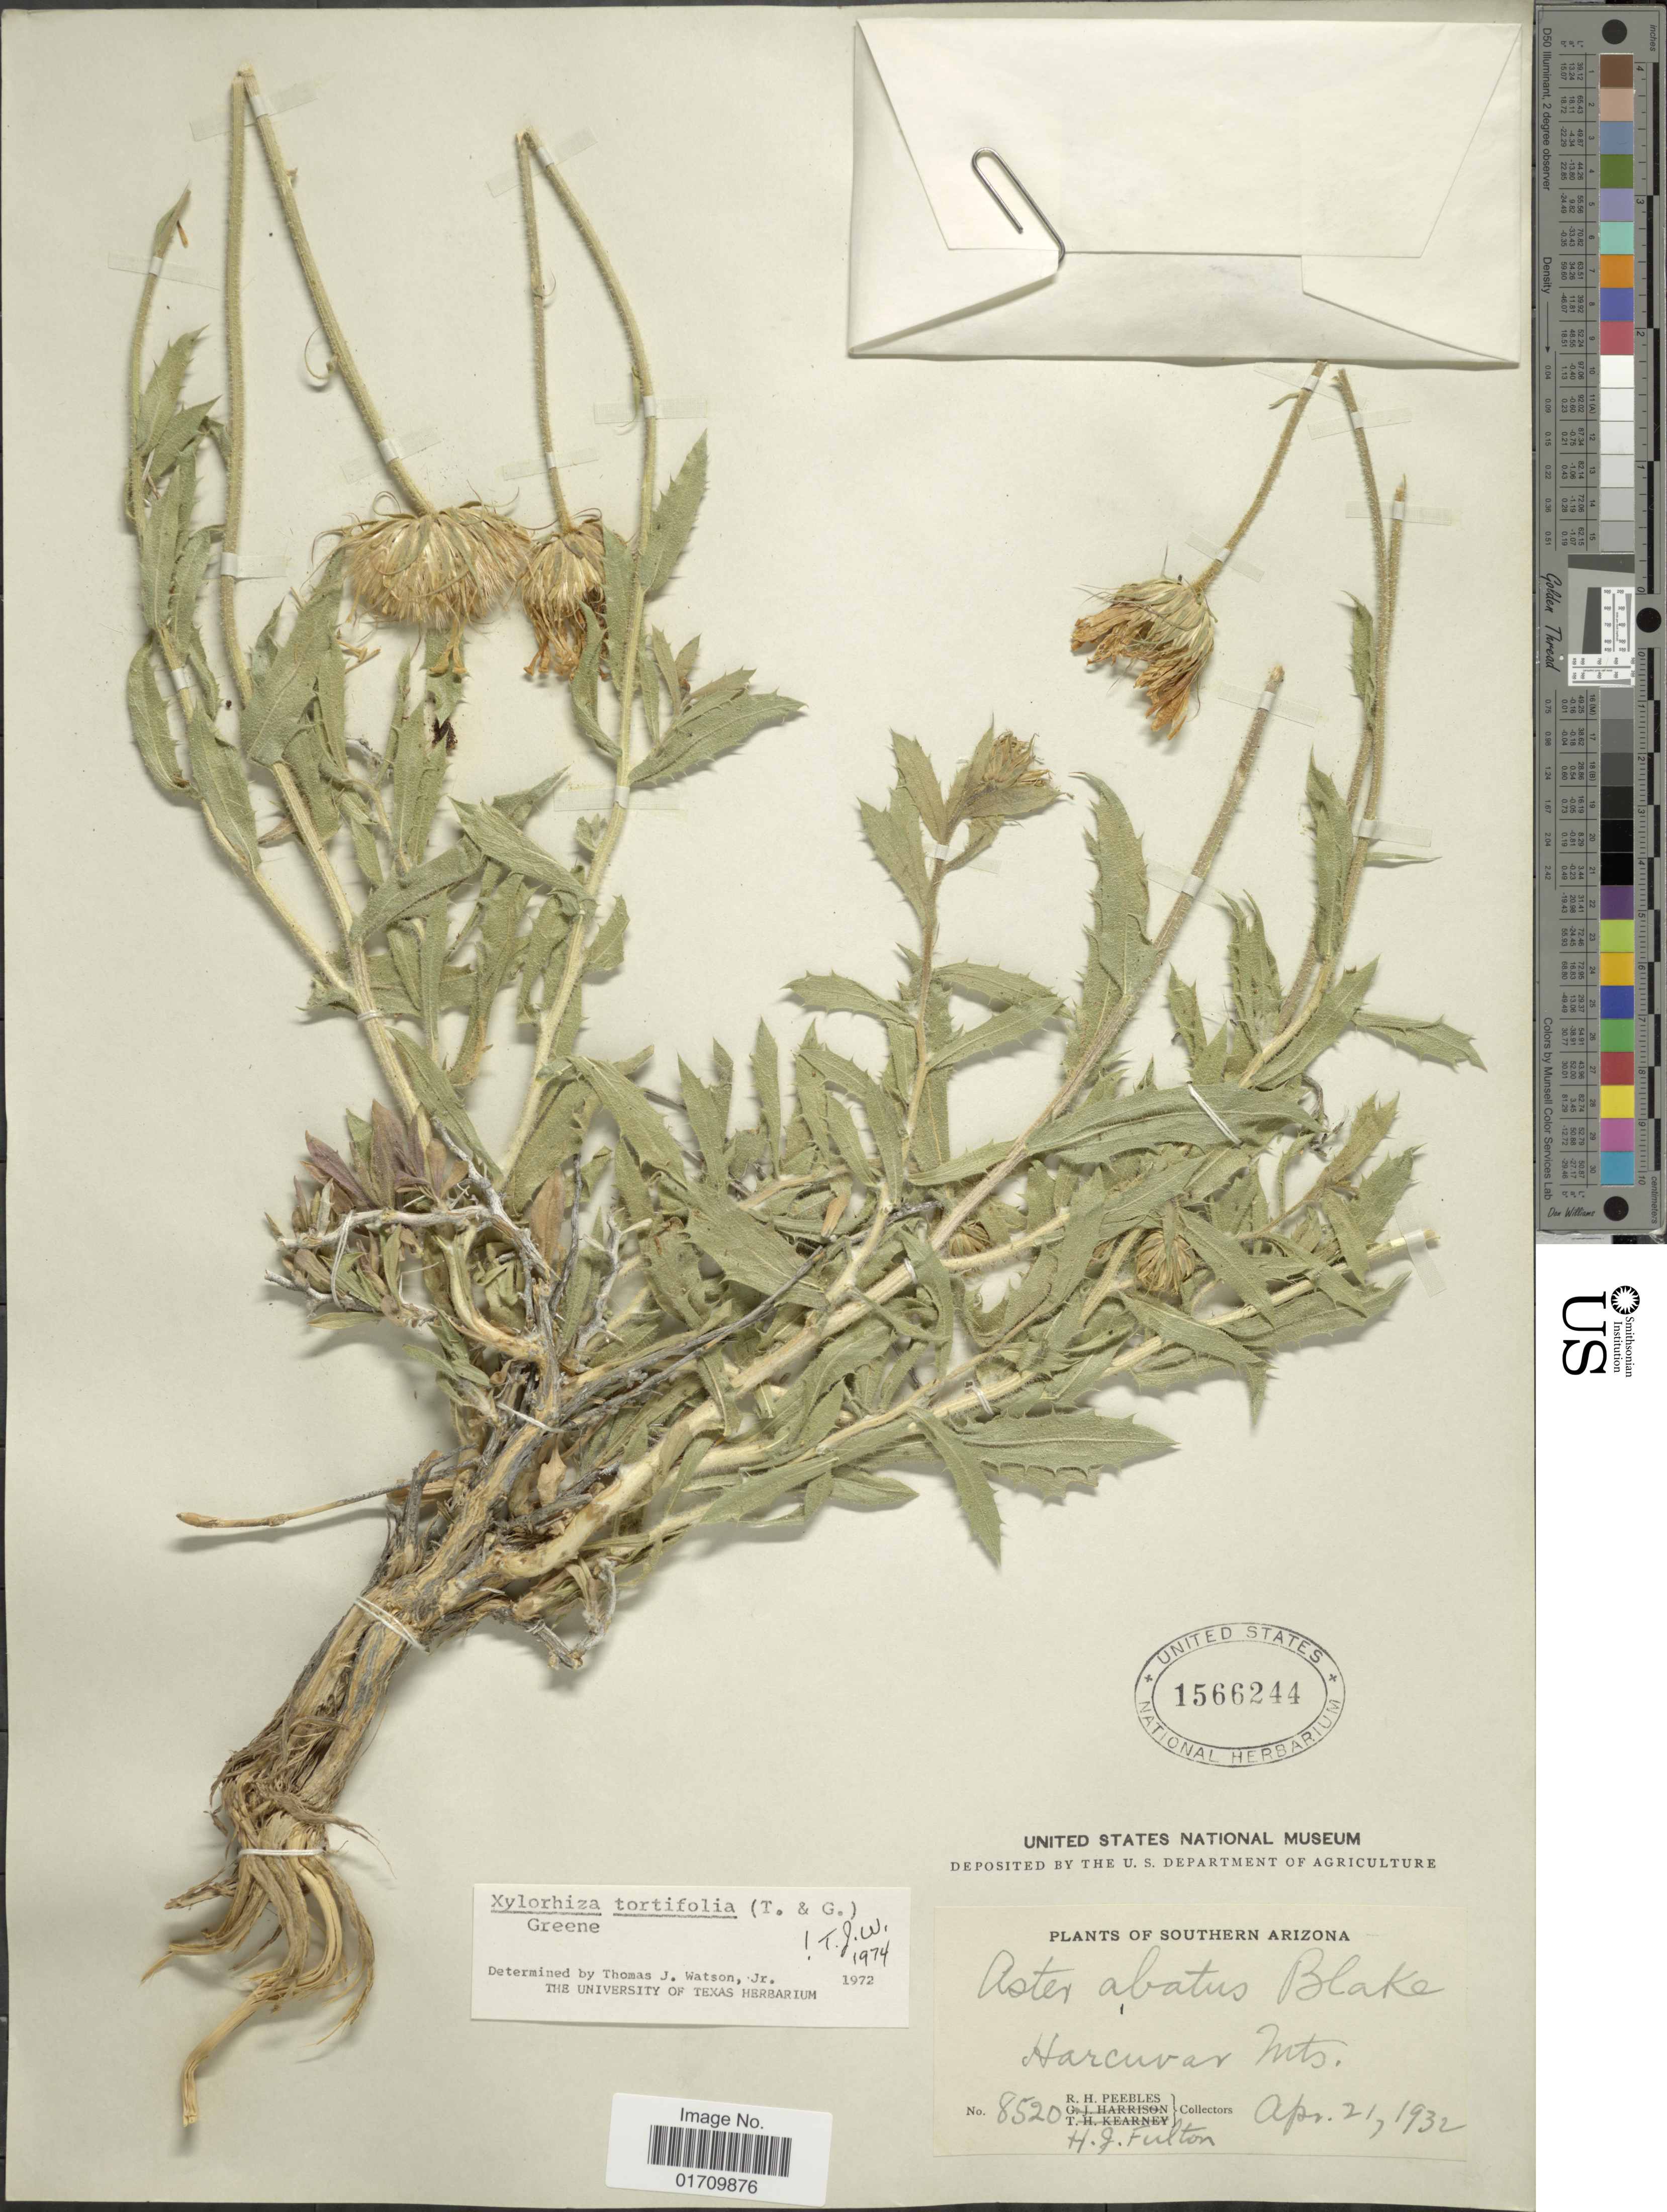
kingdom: Plantae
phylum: Tracheophyta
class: Magnoliopsida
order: Asterales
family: Asteraceae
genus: Xylorhiza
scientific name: Xylorhiza tortifolia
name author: (Torr. & A. Gray) Greene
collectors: R. H. Peebles & H. Fulton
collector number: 8520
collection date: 1932-04-21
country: United States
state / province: Arizona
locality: Southern Arizona, Harcuvar Mts.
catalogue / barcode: US 1566244